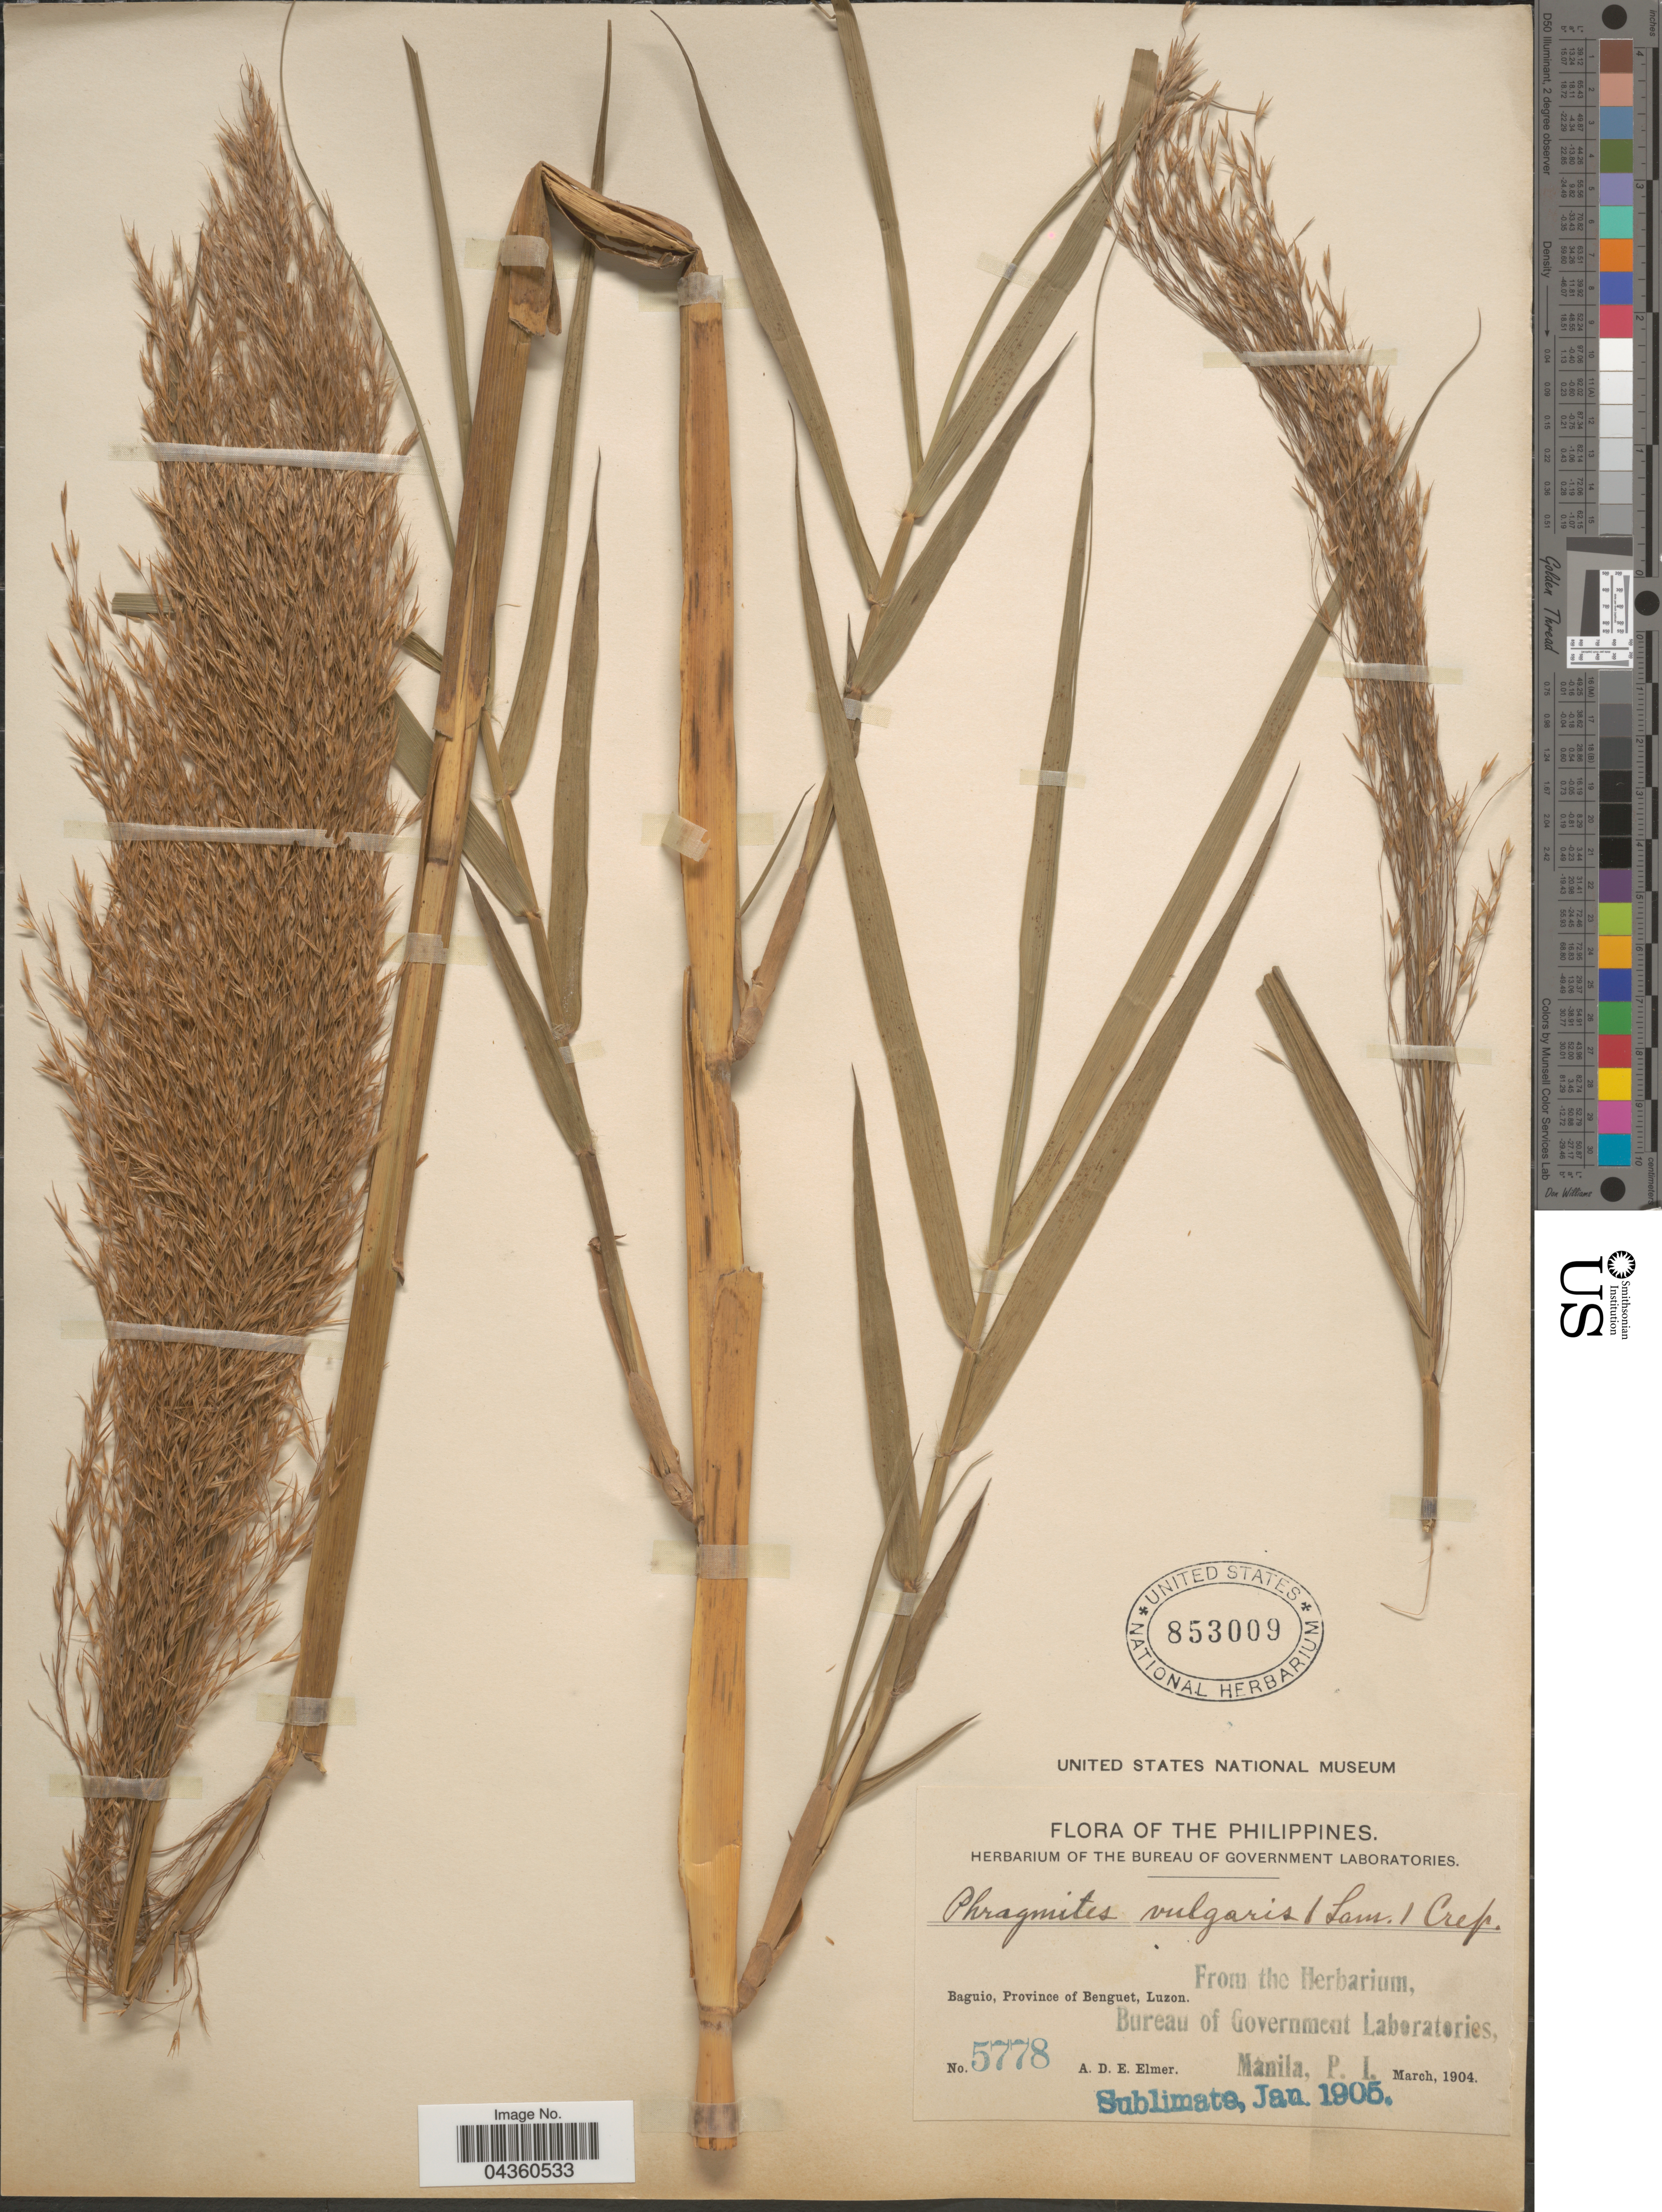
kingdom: Plantae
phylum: Tracheophyta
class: Liliopsida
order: Poales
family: Poaceae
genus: Phragmites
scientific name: Phragmites karka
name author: (Retz.) Trin. ex Steud.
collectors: A. D. E. Elmer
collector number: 5778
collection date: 1904-03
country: Philippines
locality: Baguio, Province of Benguet, Luzon.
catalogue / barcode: US 853009